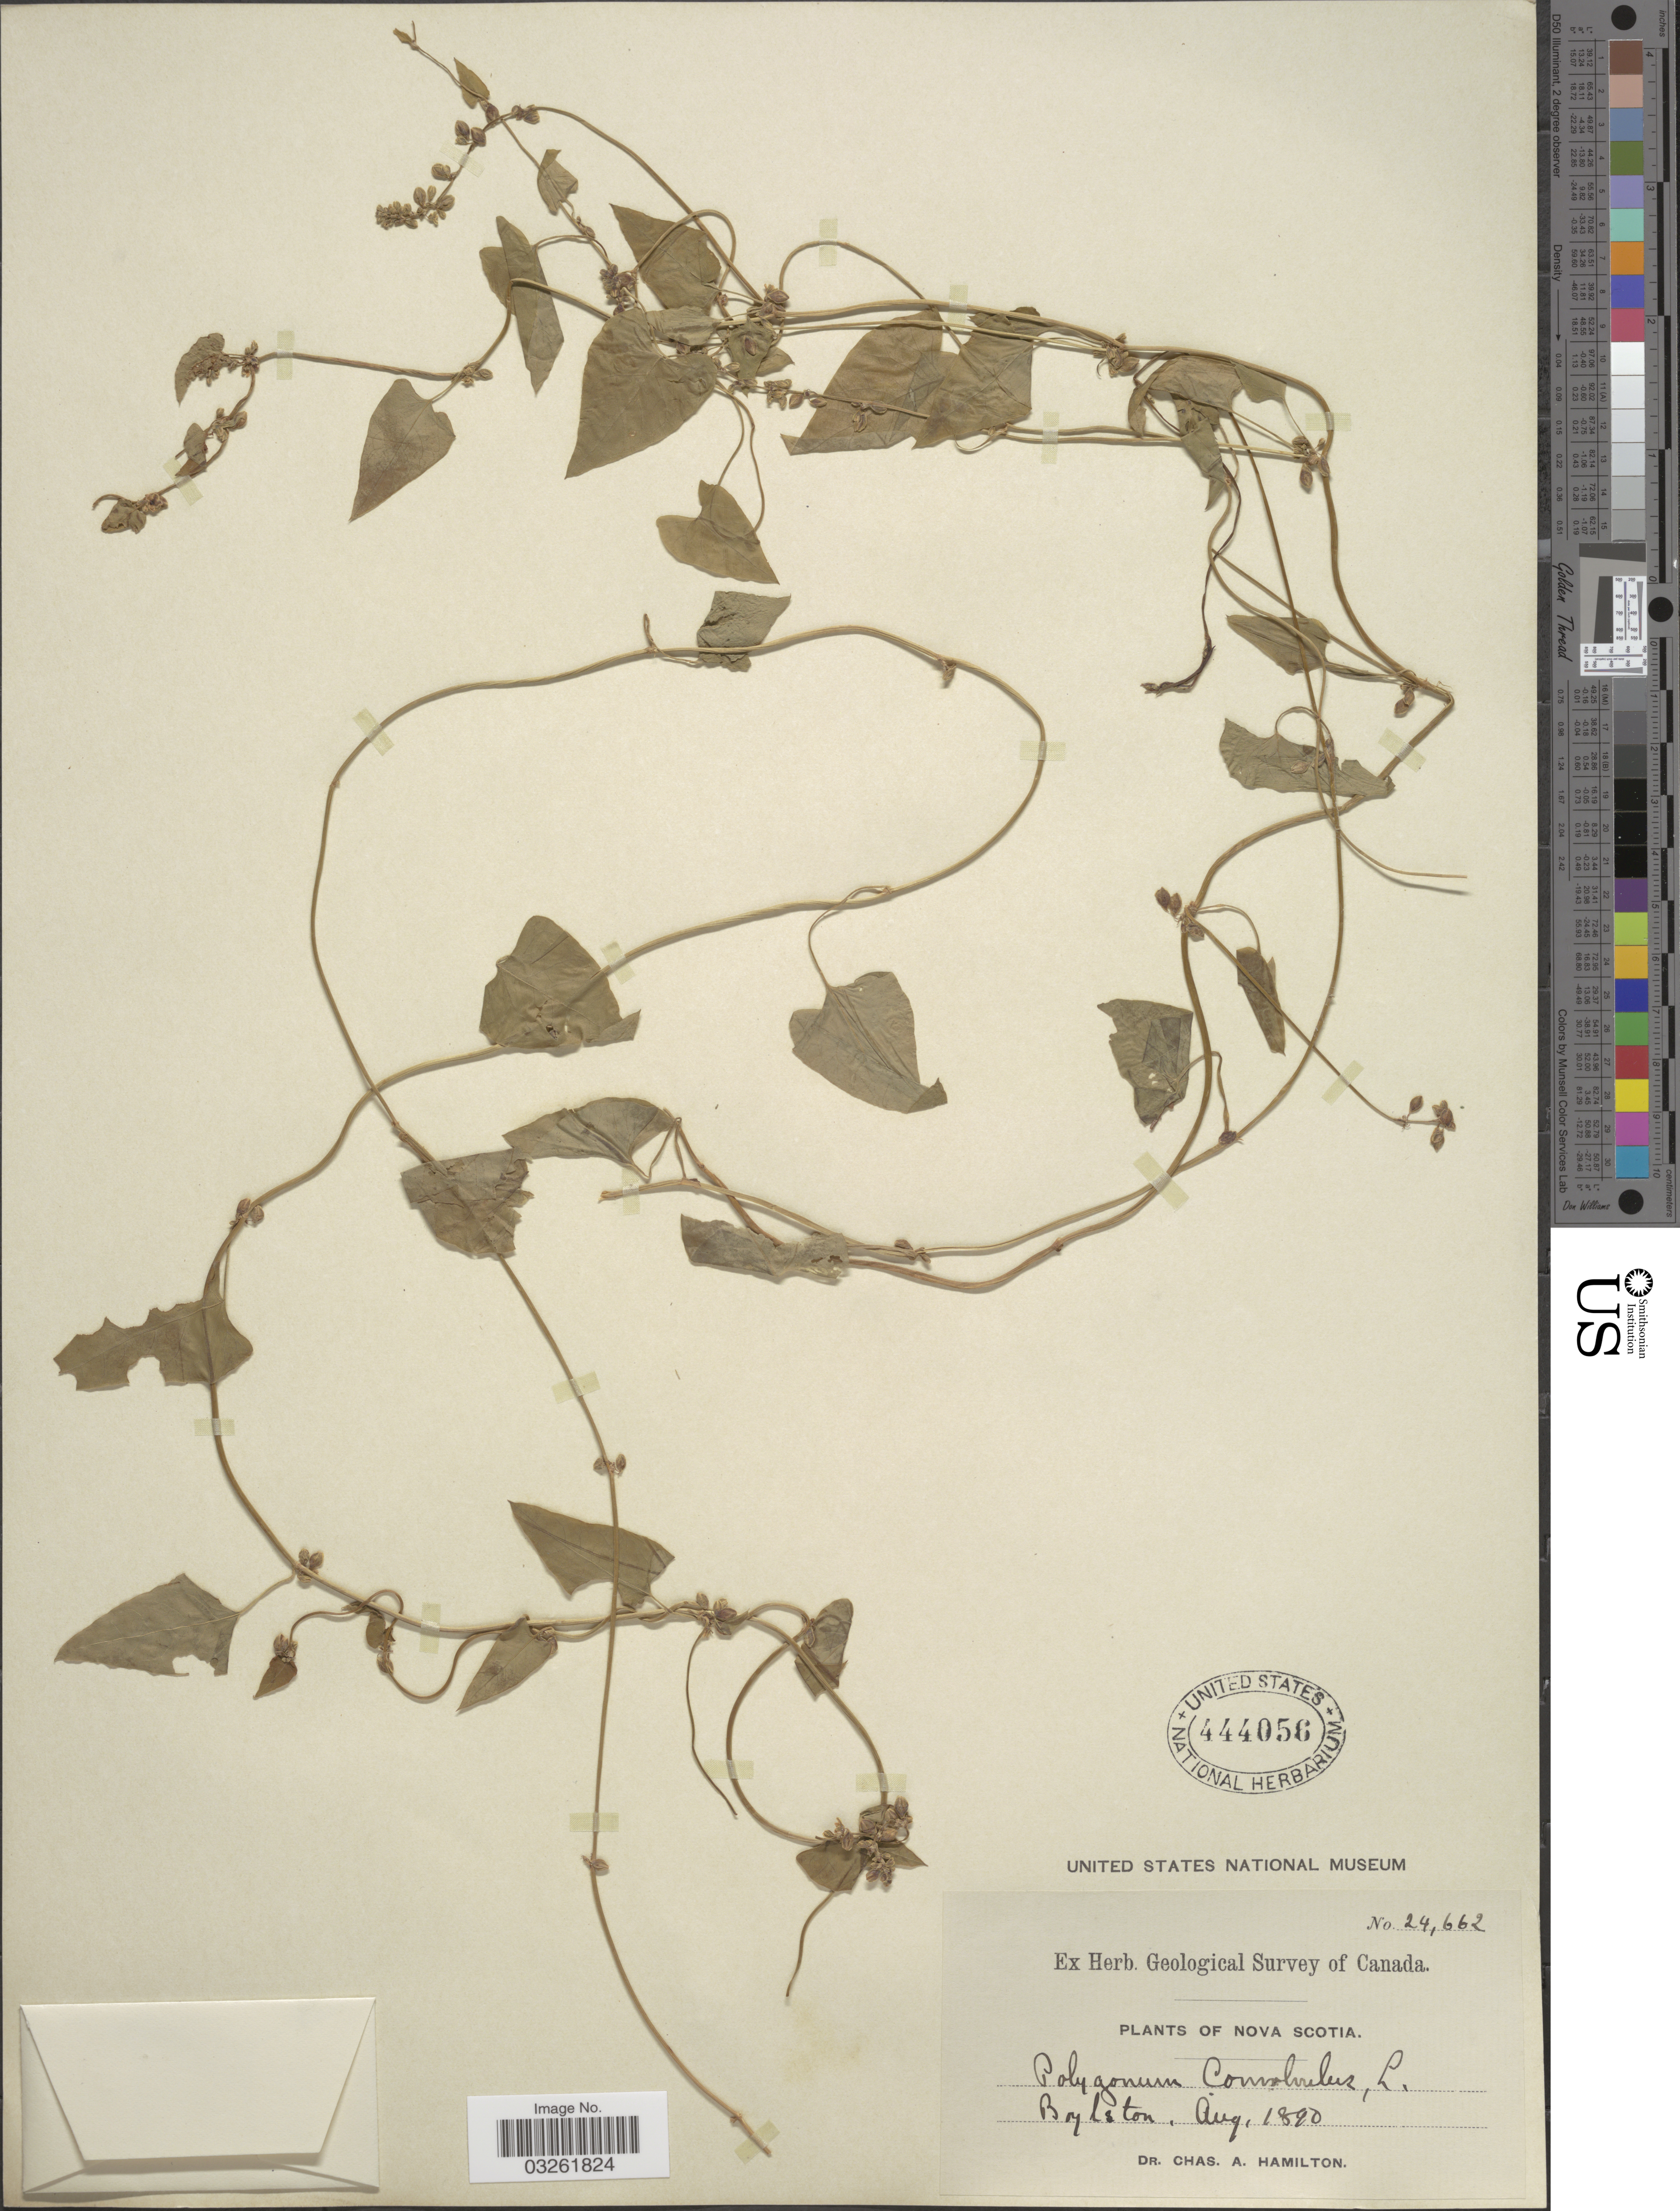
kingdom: Plantae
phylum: Tracheophyta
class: Magnoliopsida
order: Caryophyllales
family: Polygonaceae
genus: Fallopia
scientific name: Fallopia convolvulus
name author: (L.) Á. Löve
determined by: Strong, M. T., (US), Smithsonian Institution - National Museum of Natural History (UNITED STATES)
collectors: C. A. Hamilton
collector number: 24662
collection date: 1890-08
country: Canada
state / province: Nova Scotia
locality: Nova Scotia. Boylston.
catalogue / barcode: US 444056